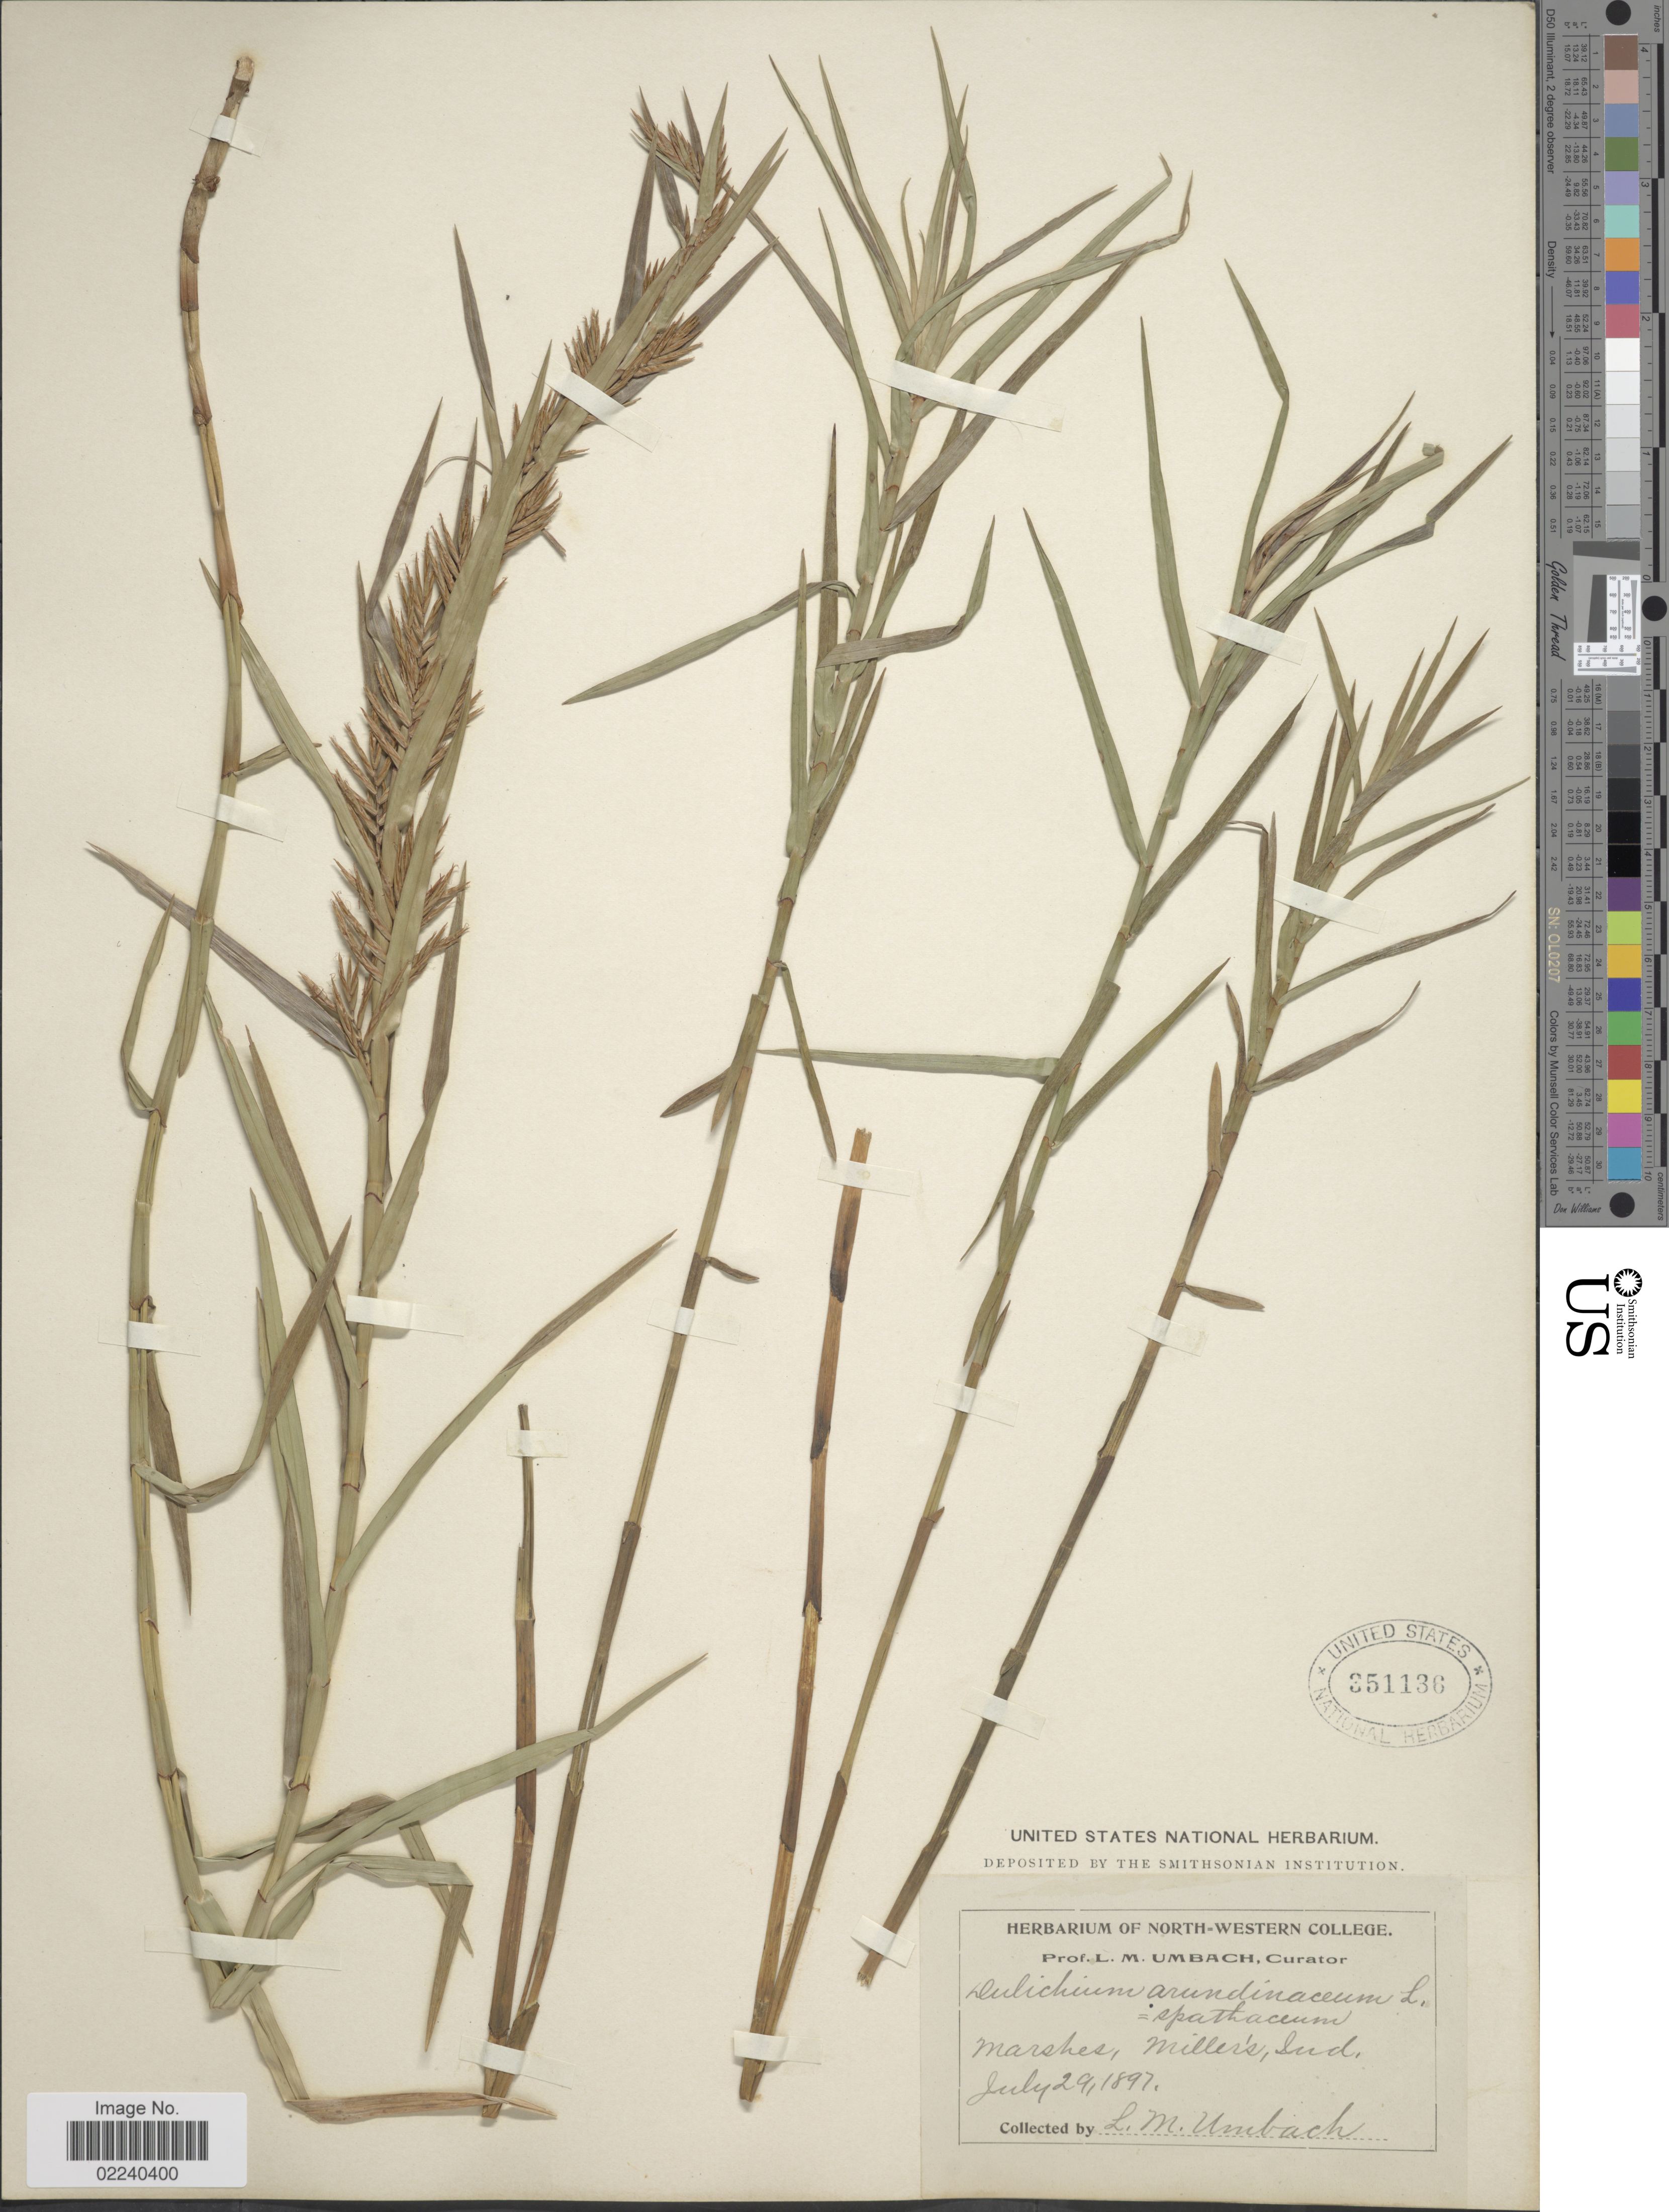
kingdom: Plantae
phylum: Tracheophyta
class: Liliopsida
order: Poales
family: Cyperaceae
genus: Dulichium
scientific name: Dulichium arundinaceum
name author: (L.) Britton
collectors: L. M. Umbach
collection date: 1897-07-29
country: United States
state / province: Indiana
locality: Marshes, Millers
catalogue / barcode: US 351136